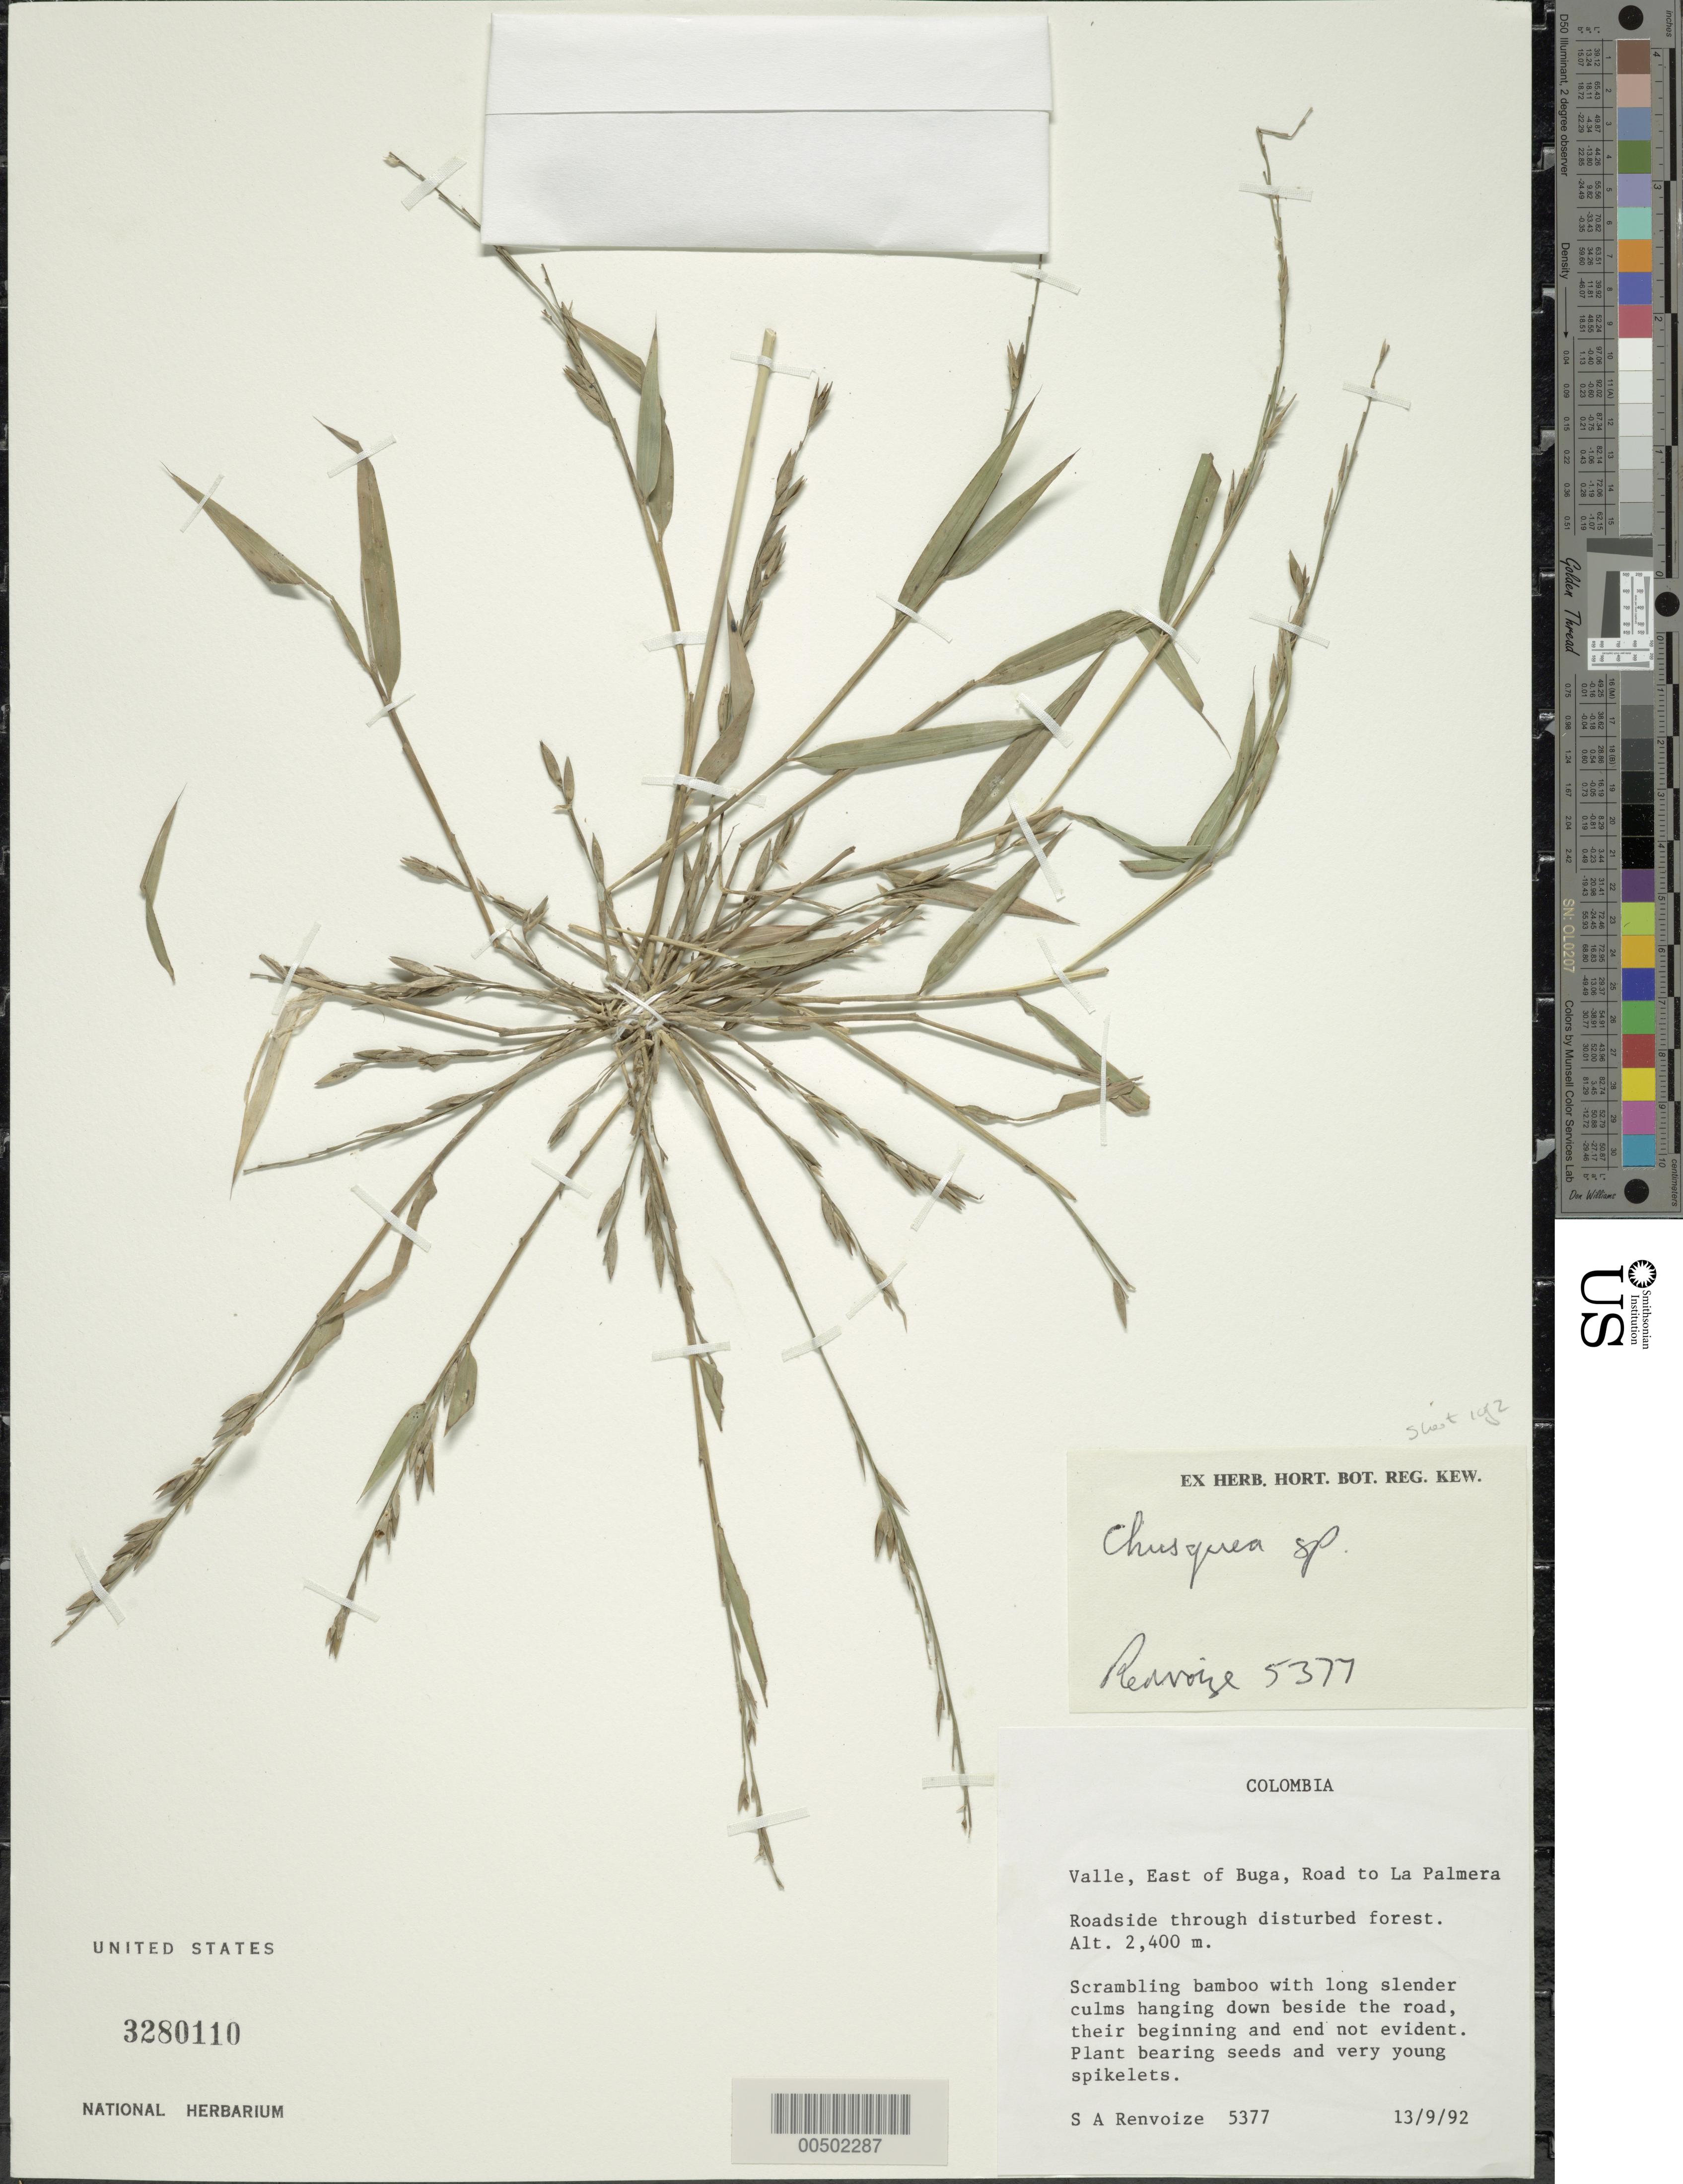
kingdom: Plantae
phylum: Tracheophyta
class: Liliopsida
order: Poales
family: Poaceae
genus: Chusquea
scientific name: Chusquea sp.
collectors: S. A. Renvoize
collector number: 5377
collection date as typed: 13 Sep 1992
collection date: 1992-09-13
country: Colombia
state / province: Valle del Cauca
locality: E of Buga, road to la Plamera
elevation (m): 2400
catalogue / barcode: US 3280110